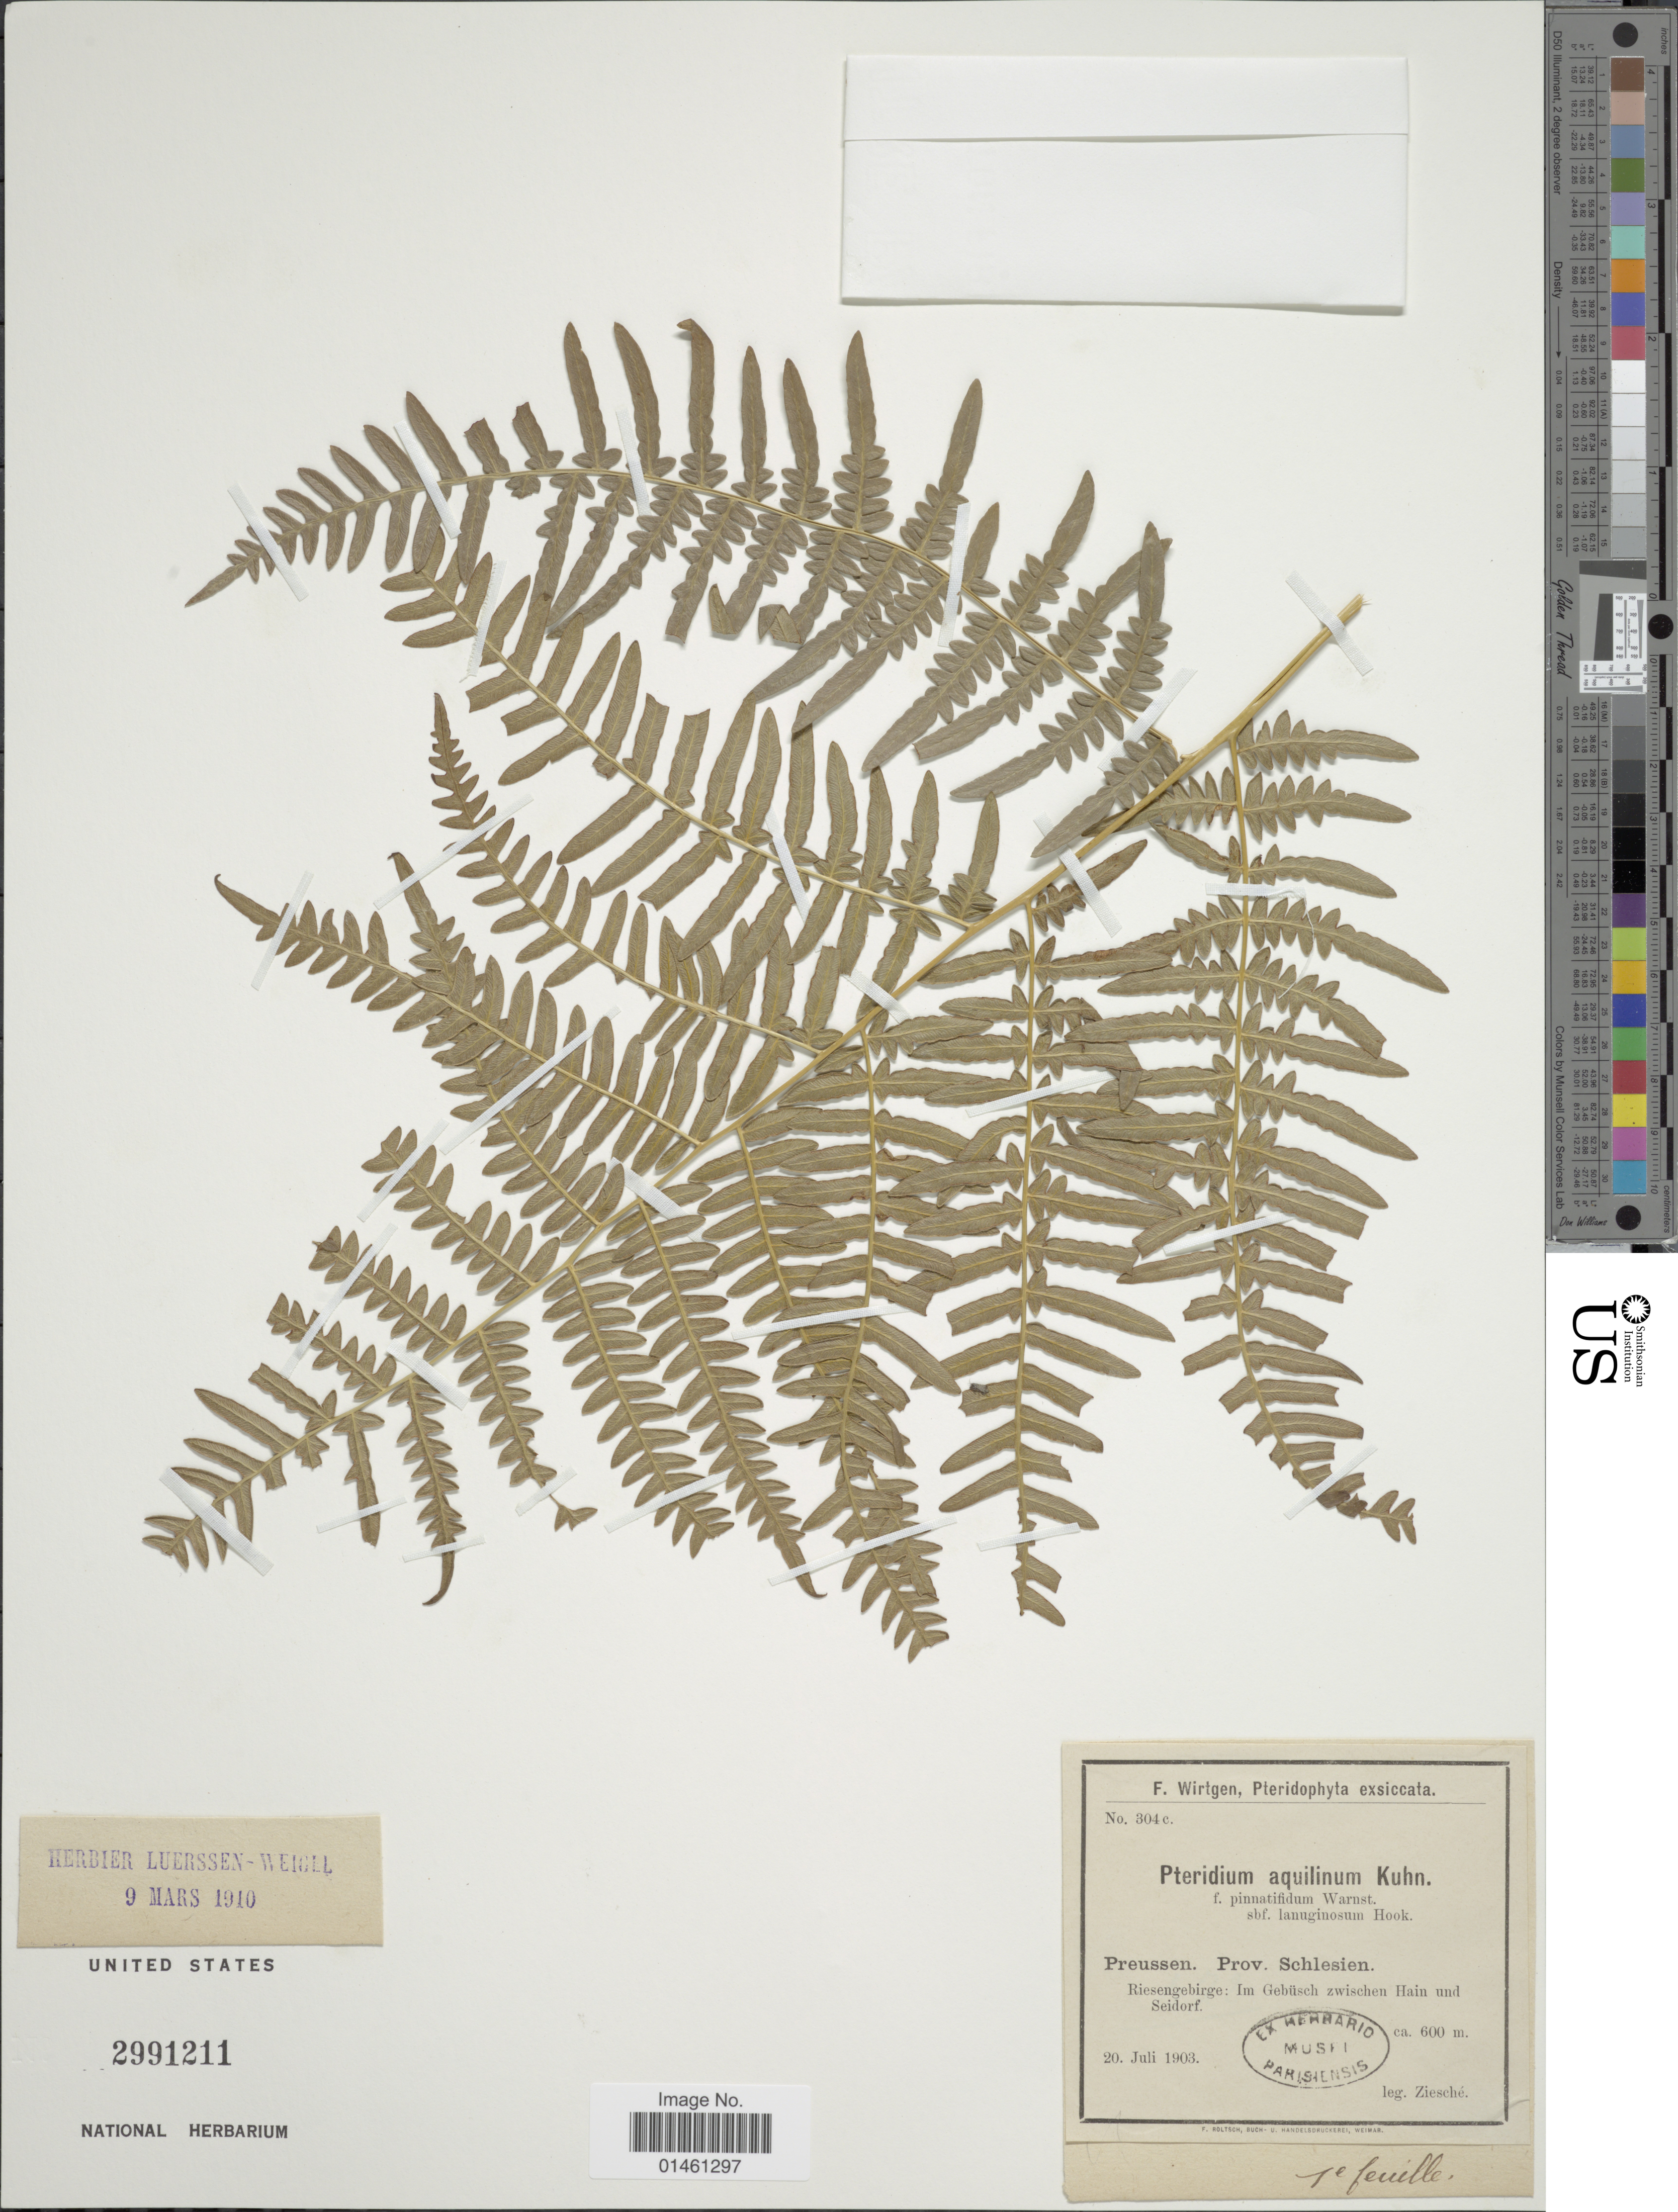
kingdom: Plantae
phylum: Tracheophyta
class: Polypodiopsida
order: Polypodiales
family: Dennstaedtiaceae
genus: Pteridium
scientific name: Pteridium aquilinum var. typicum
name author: R.M. Tryon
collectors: Ziesché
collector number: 304c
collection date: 1903-07-20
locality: Preussen, prov. Schlesien, Riesengebirge: Im gebusch zwischen Hain und Seidorf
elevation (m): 600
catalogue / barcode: US 2991211